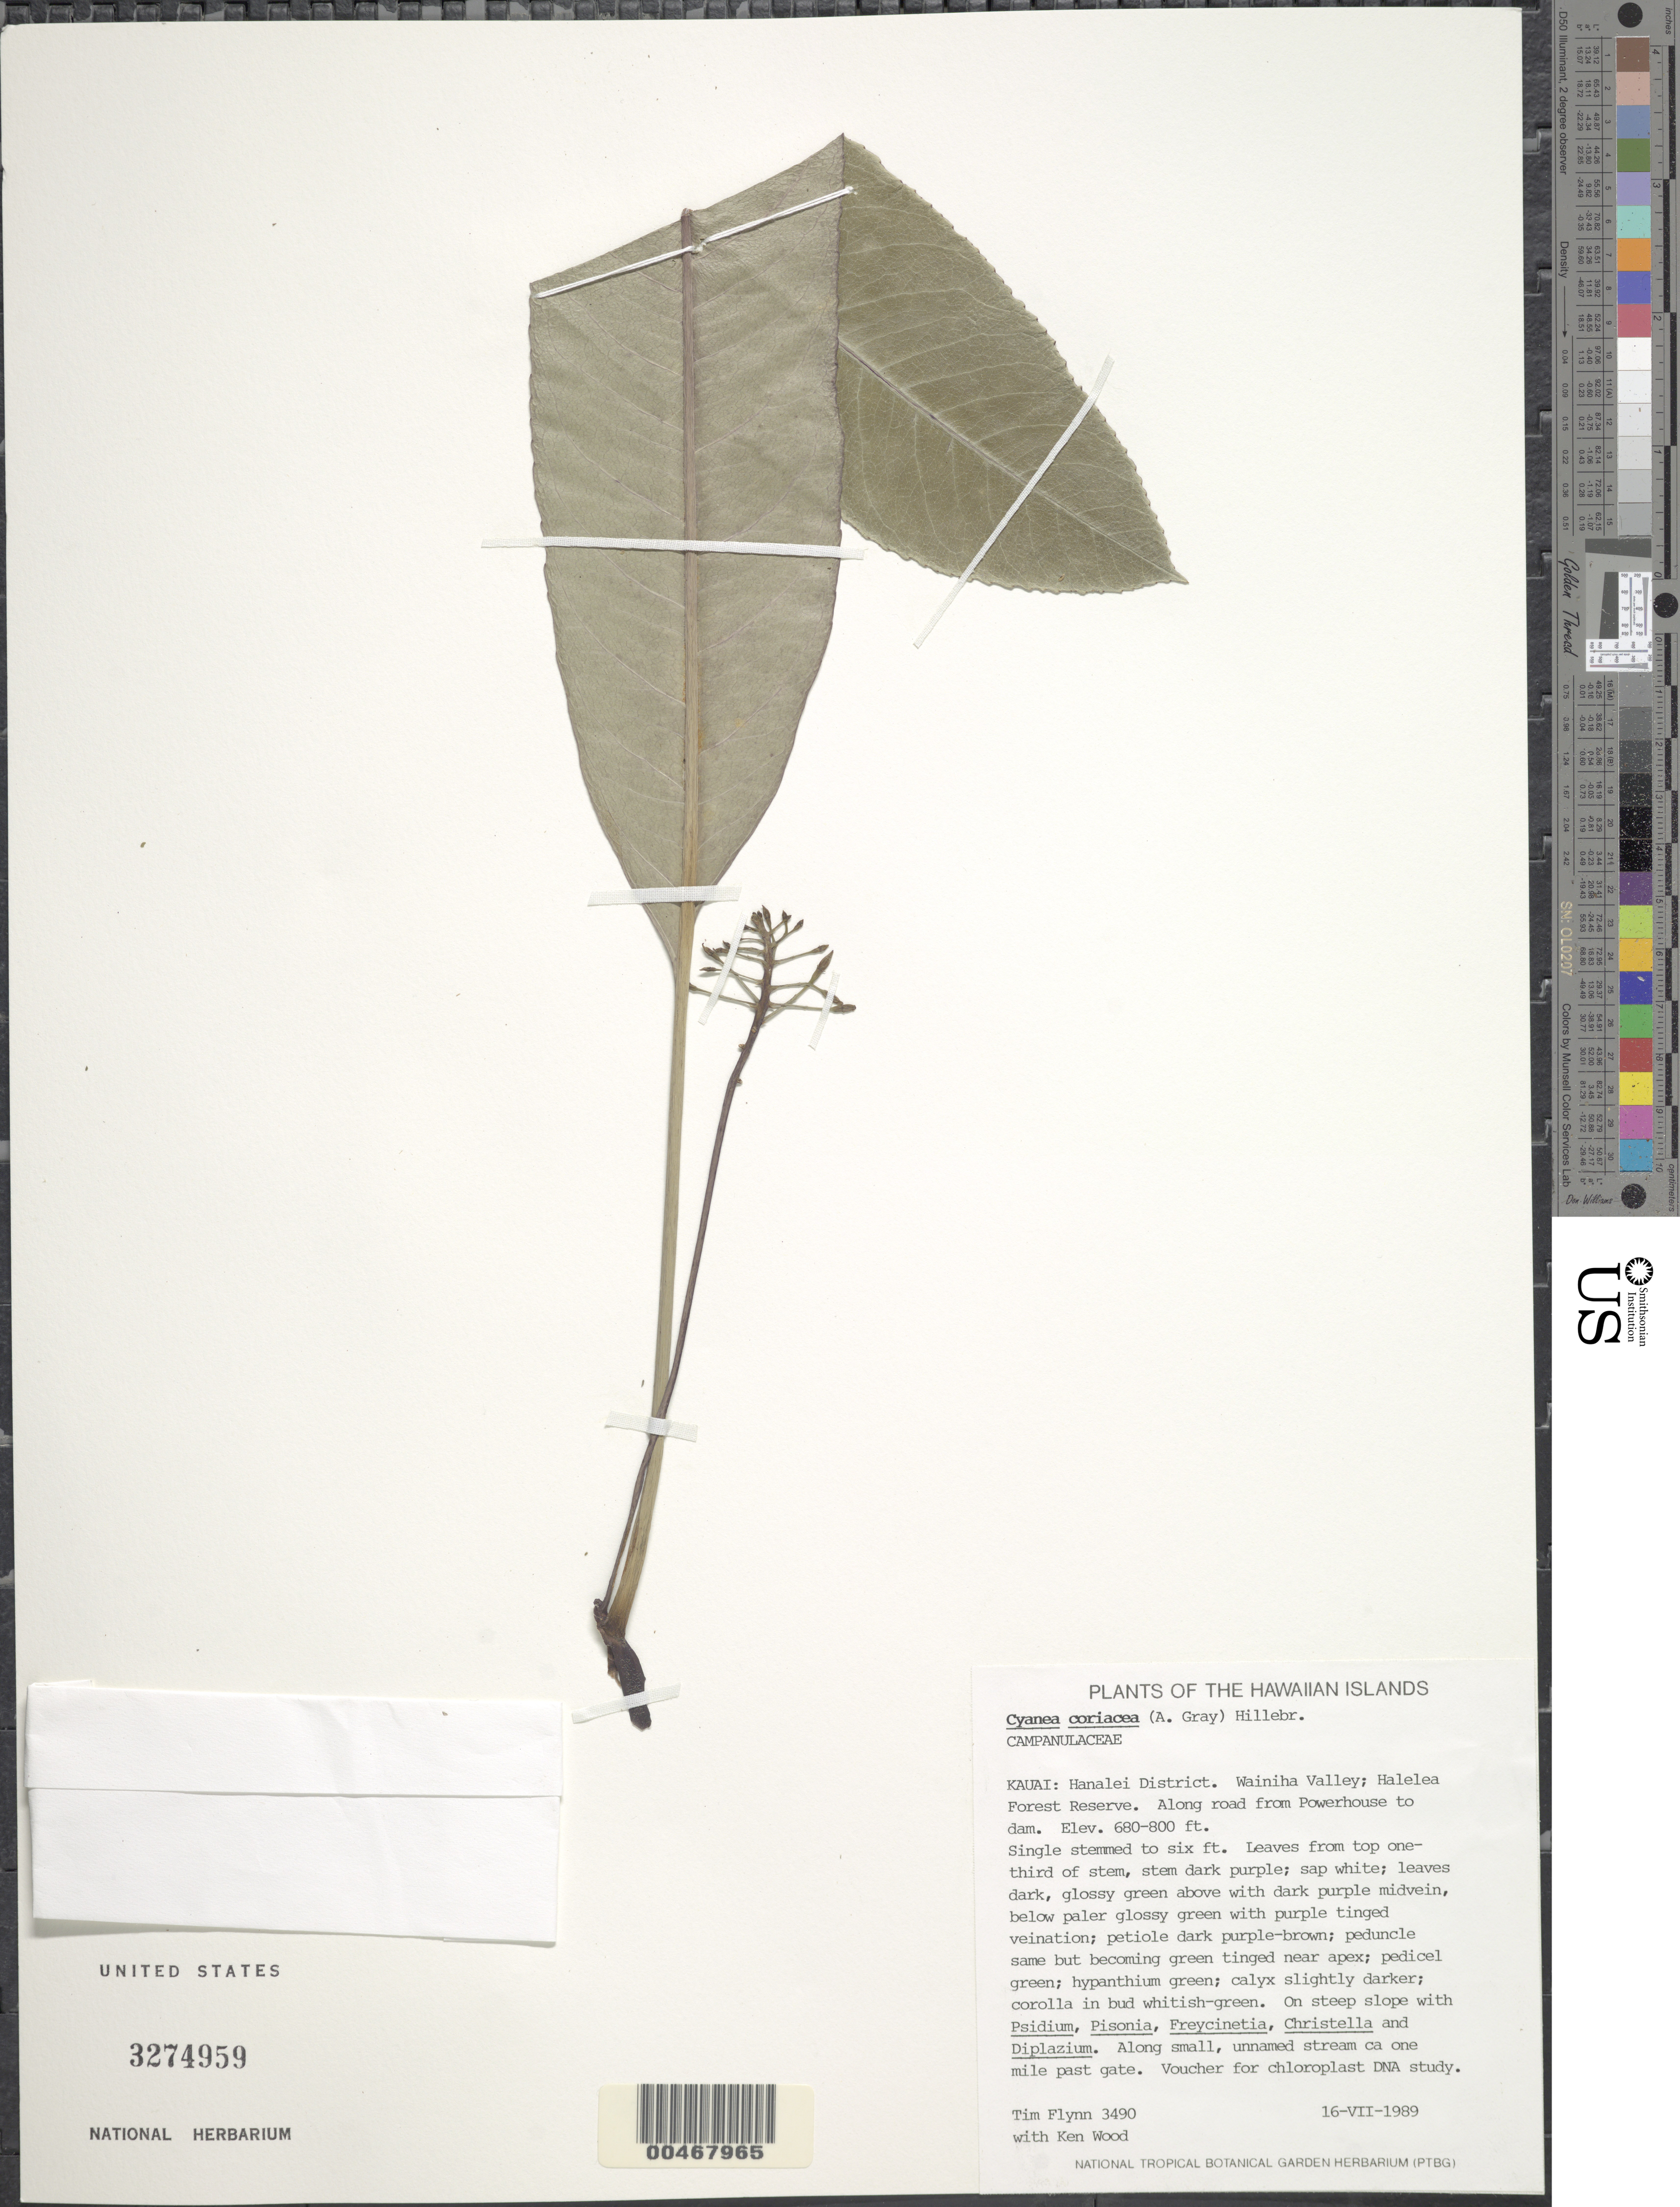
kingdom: Plantae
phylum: Tracheophyta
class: Magnoliopsida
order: Asterales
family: Campanulaceae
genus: Cyanea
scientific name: Cyanea coriacea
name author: (A. Gray) Hillebr.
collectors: T. W. Flynn & K. Wood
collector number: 3490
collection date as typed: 16 Jul 1989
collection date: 1989-07-16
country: United States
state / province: Hawaii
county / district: Kauai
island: Kaua'i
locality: Hanalei Dist., Wainiha Valley, Halelea Forest Reserve, along rd from Powerhouse to dam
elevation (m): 207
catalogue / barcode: US 3274959